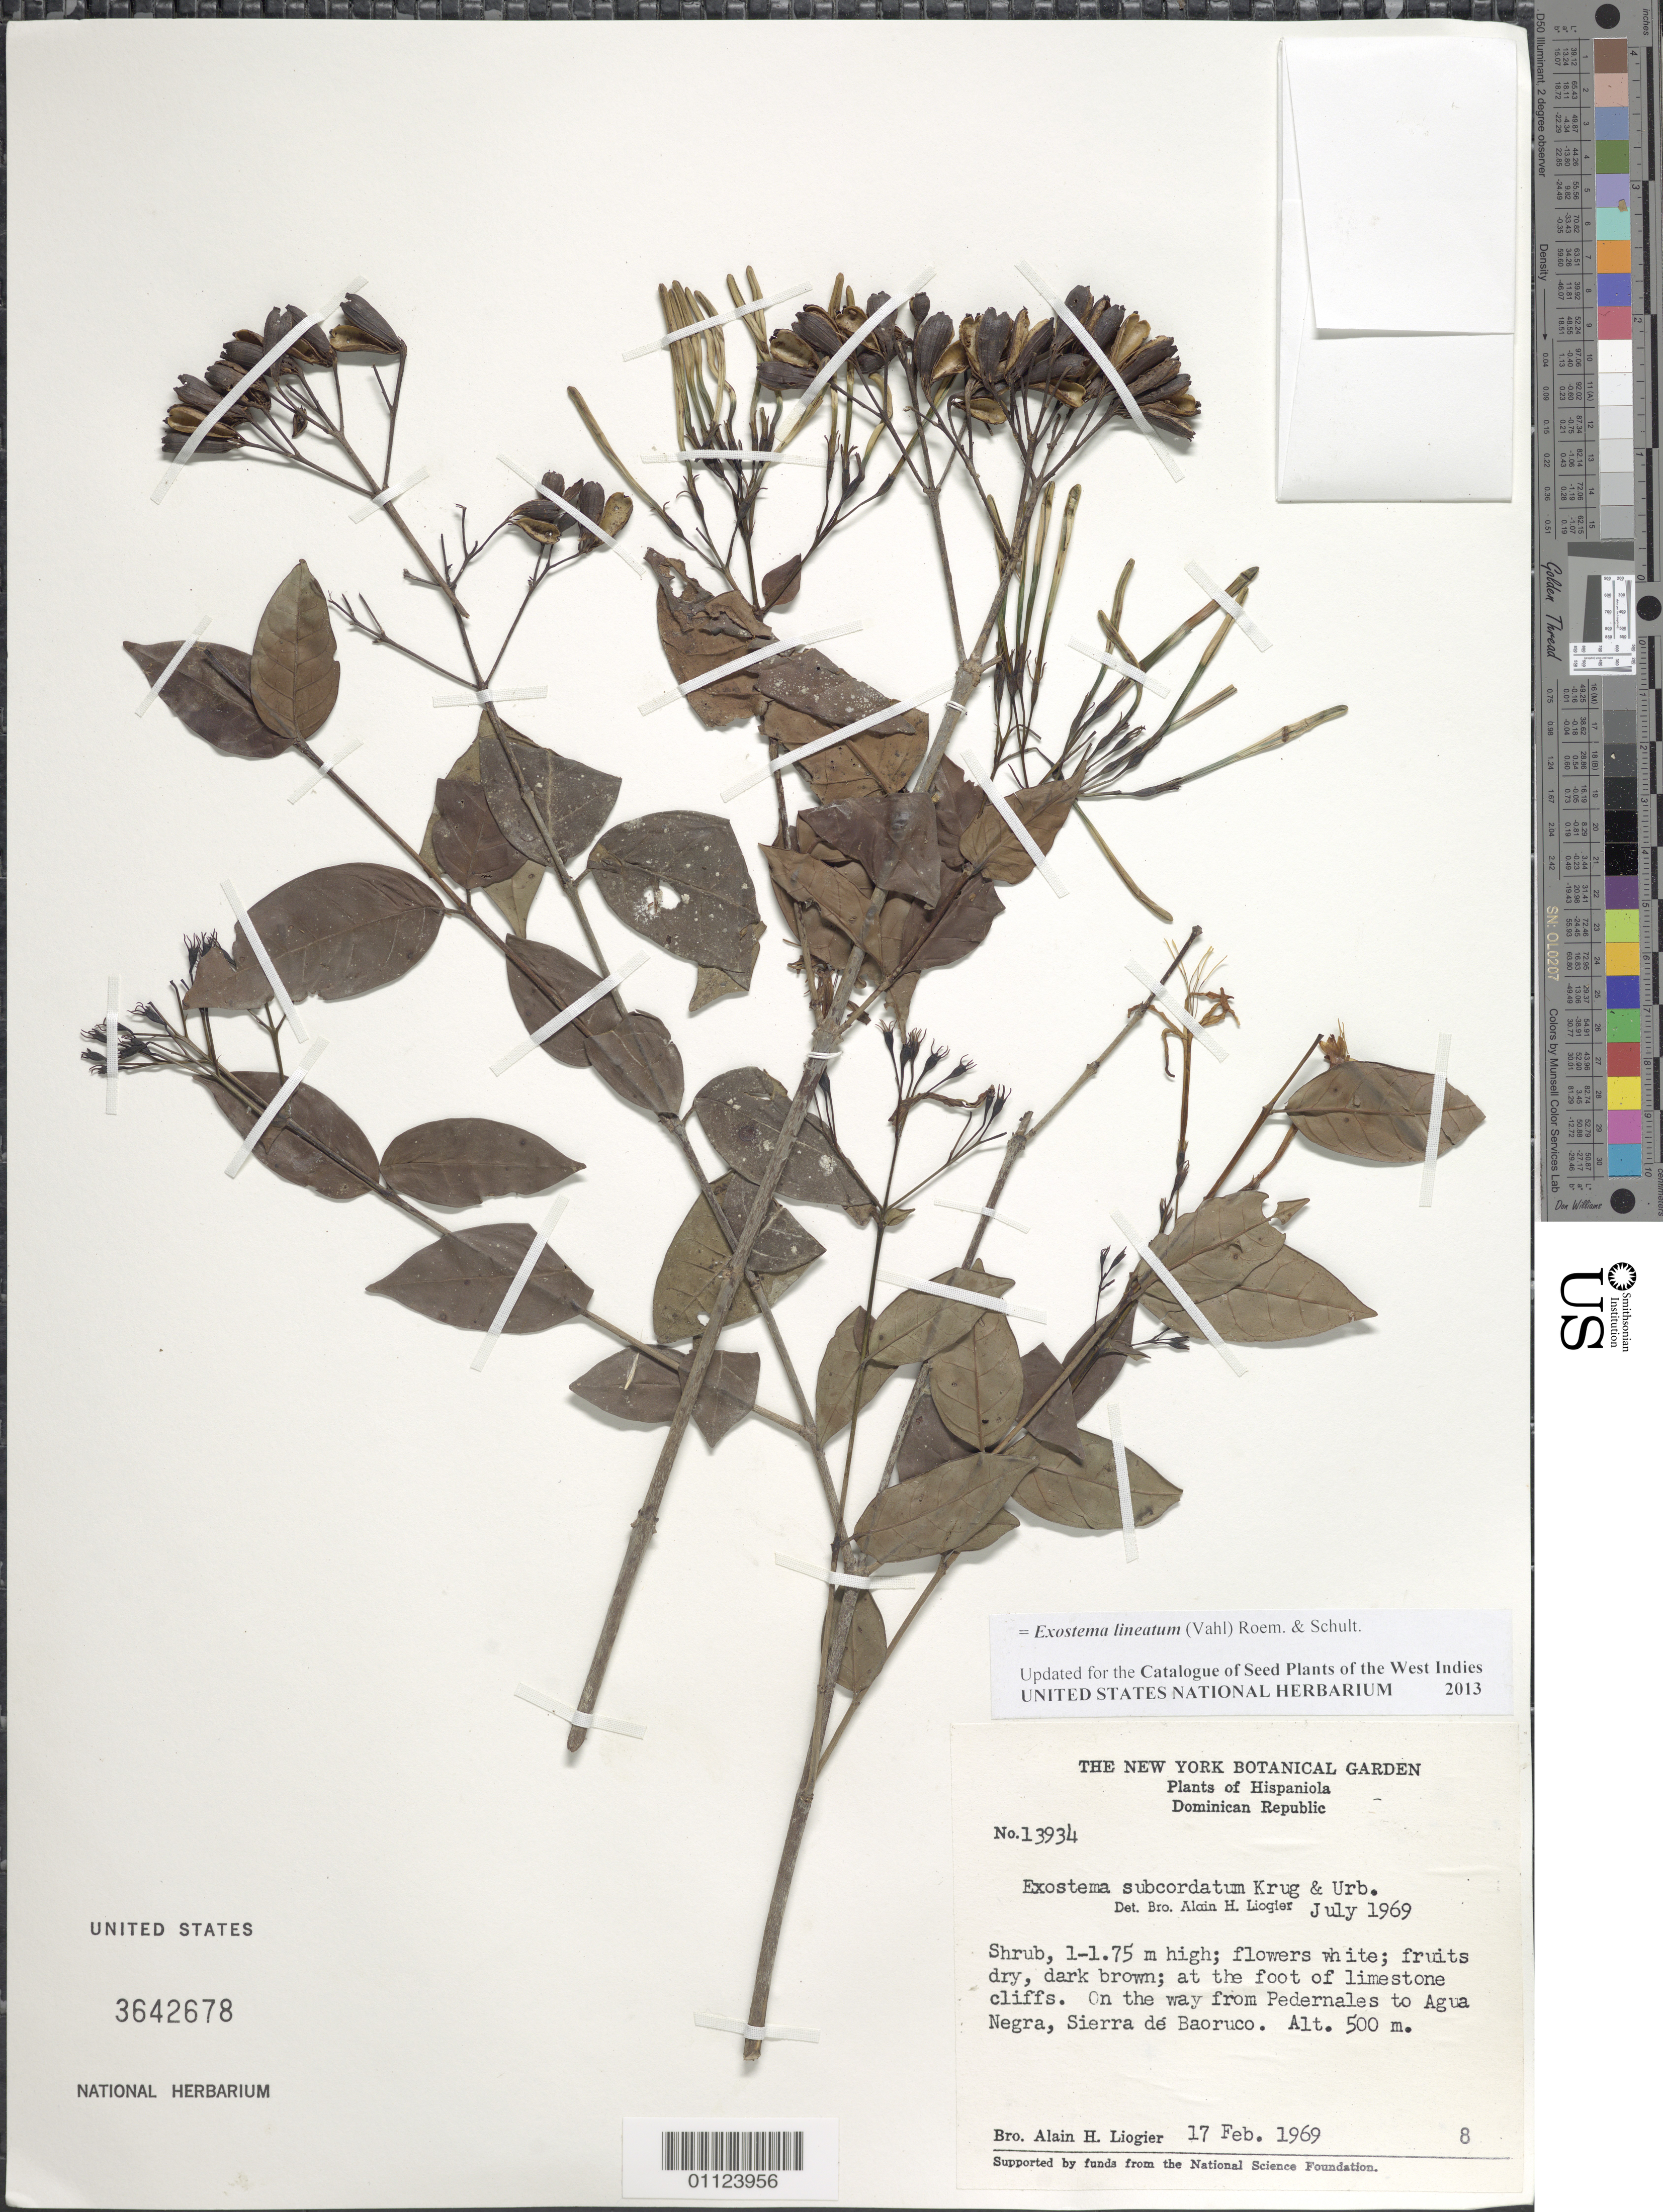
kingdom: Plantae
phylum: Tracheophyta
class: Magnoliopsida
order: Gentianales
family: Rubiaceae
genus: Exostema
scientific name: Exostema lineatum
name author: (Vahl) Roem. & Schult.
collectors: A. H. Liogier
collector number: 13934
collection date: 1969-02-17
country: Dominican Republic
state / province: Pedernales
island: Hispaniola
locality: Sierra de Baoruco, on the way from Pedernales to Agua Negra.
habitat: At the foot of limestone cliffs.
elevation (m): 500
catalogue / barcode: US 3642678